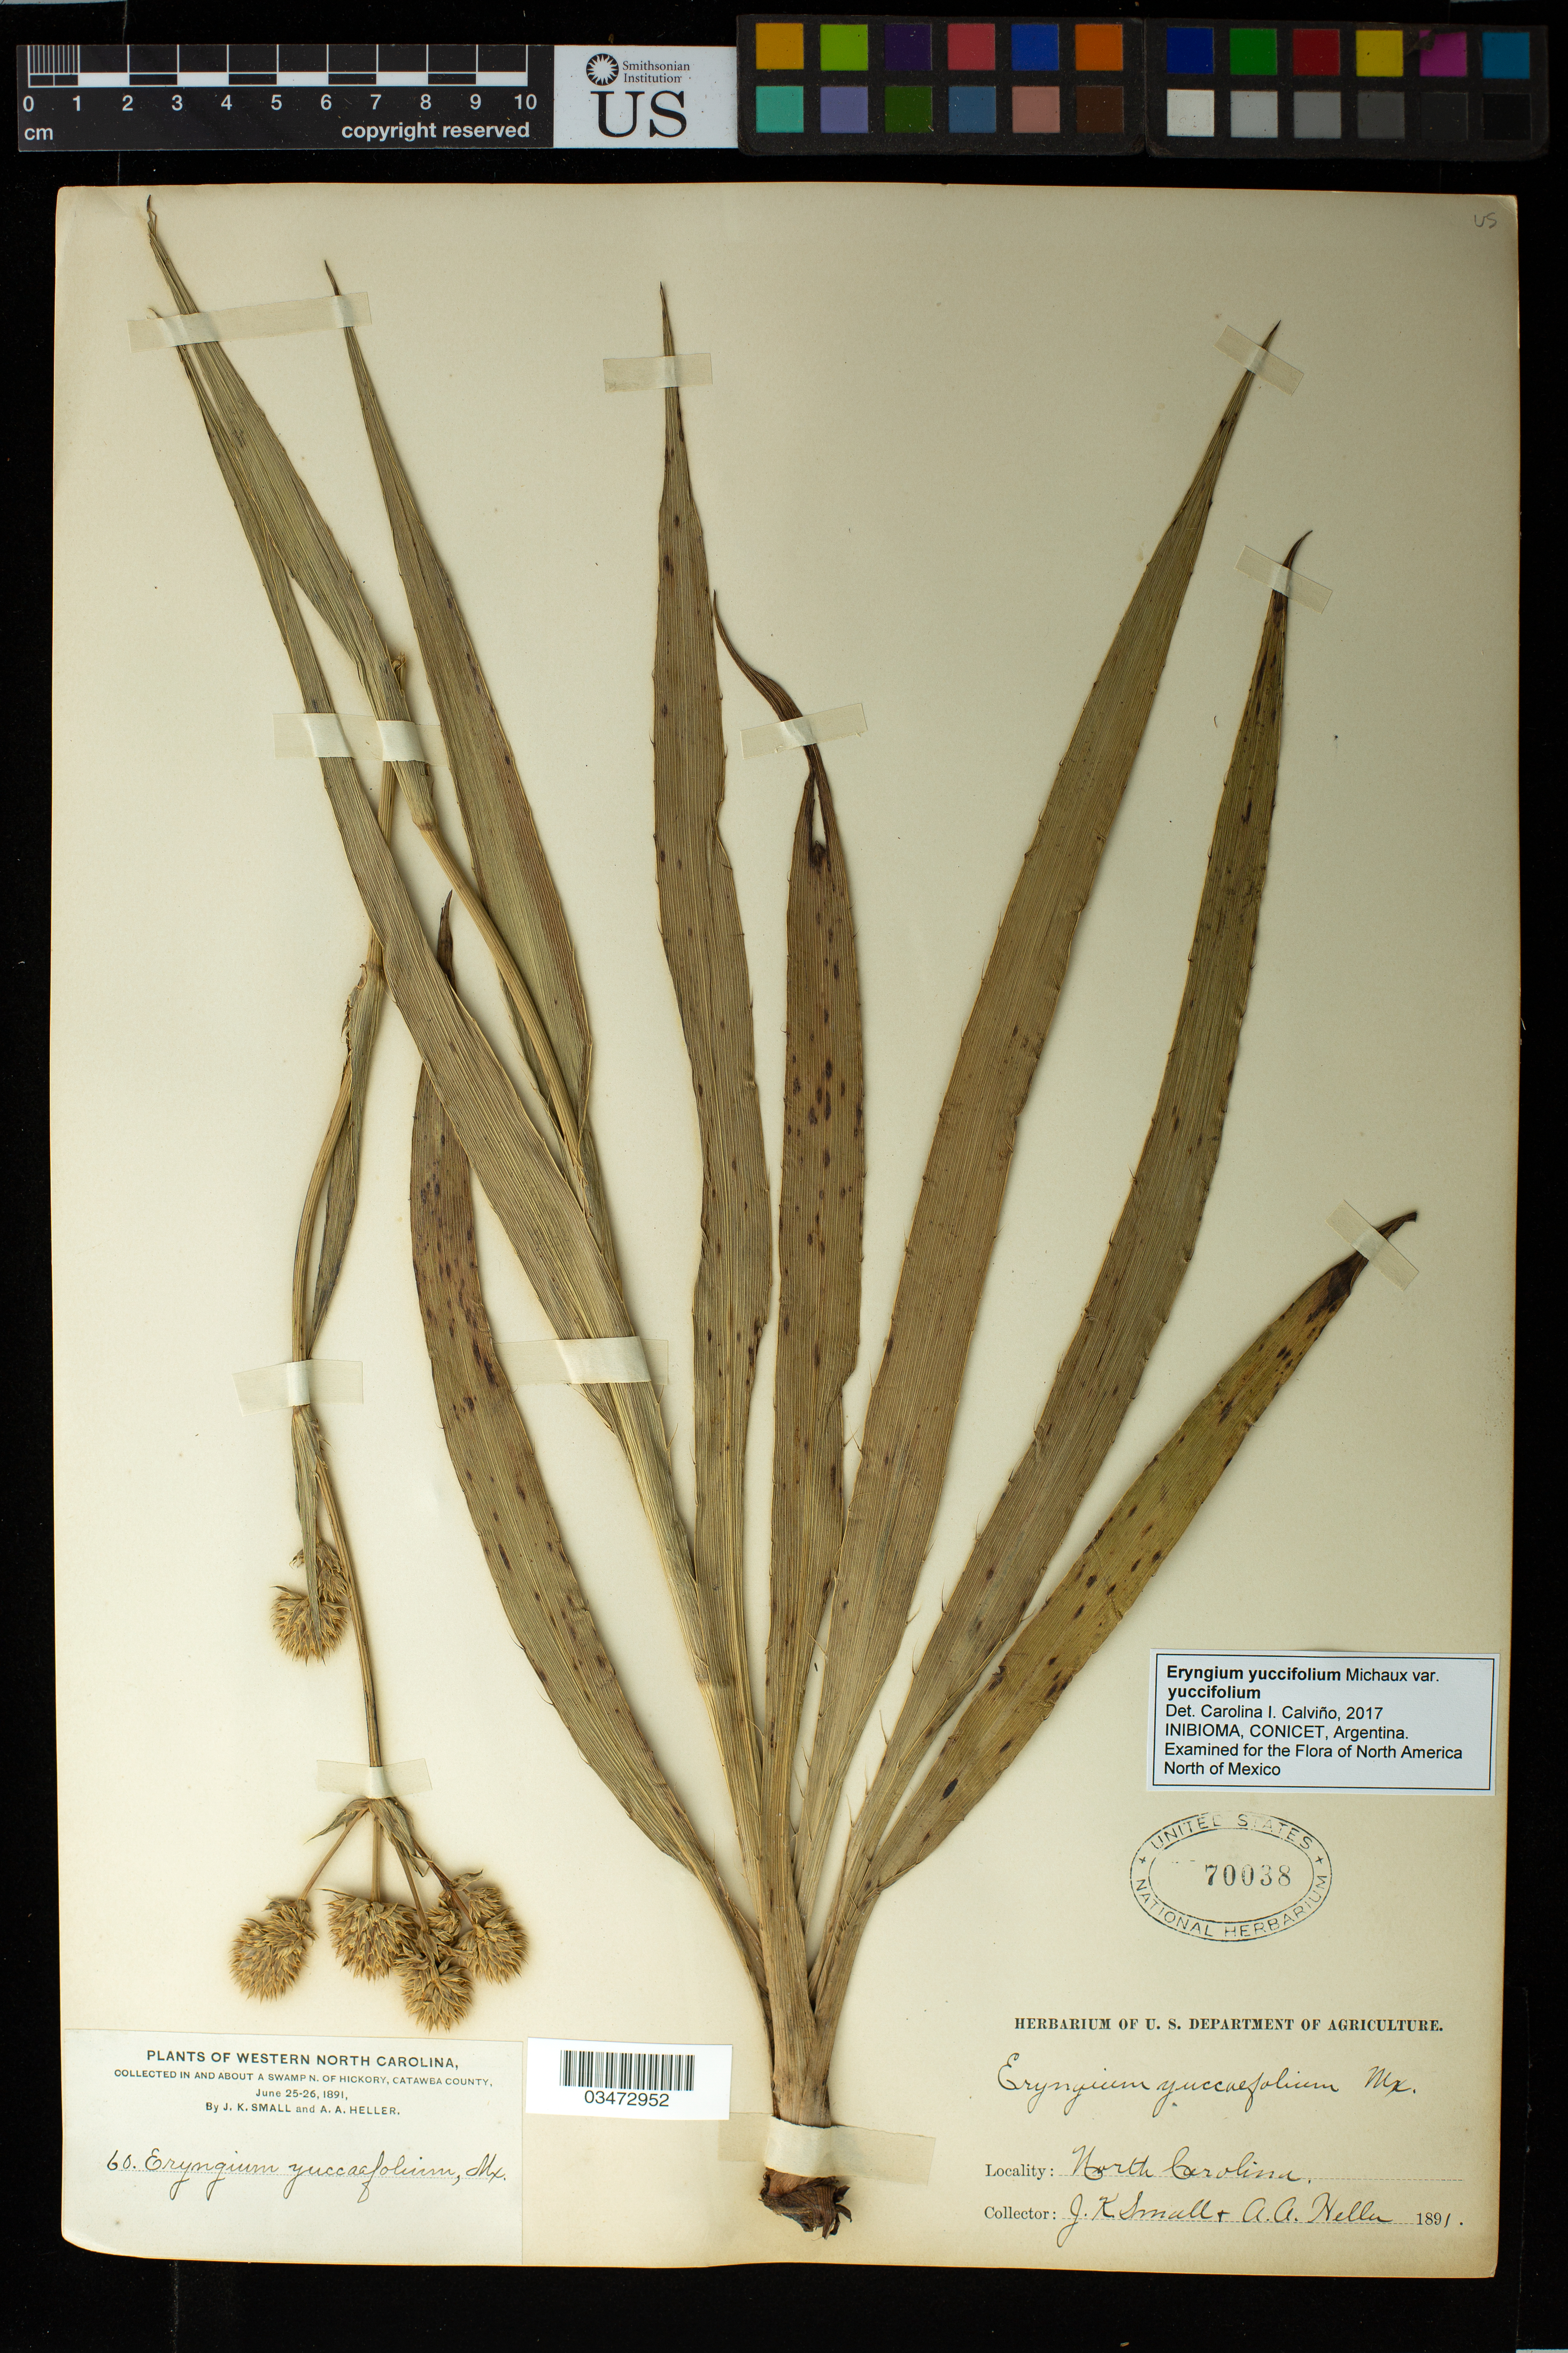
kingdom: Plantae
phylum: Tracheophyta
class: Magnoliopsida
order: Apiales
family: Apiaceae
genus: Eryngium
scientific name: Eryngium yuccifolium var. yuccifolium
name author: Michx.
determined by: Calviño, C. I.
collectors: J. K. Small & A. A. Heller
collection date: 1891-06-25/1891-06-26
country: United States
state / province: North Carolina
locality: Western North Carolina, In and about a swamp N. of Hickory, Catawba County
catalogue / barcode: US 70038